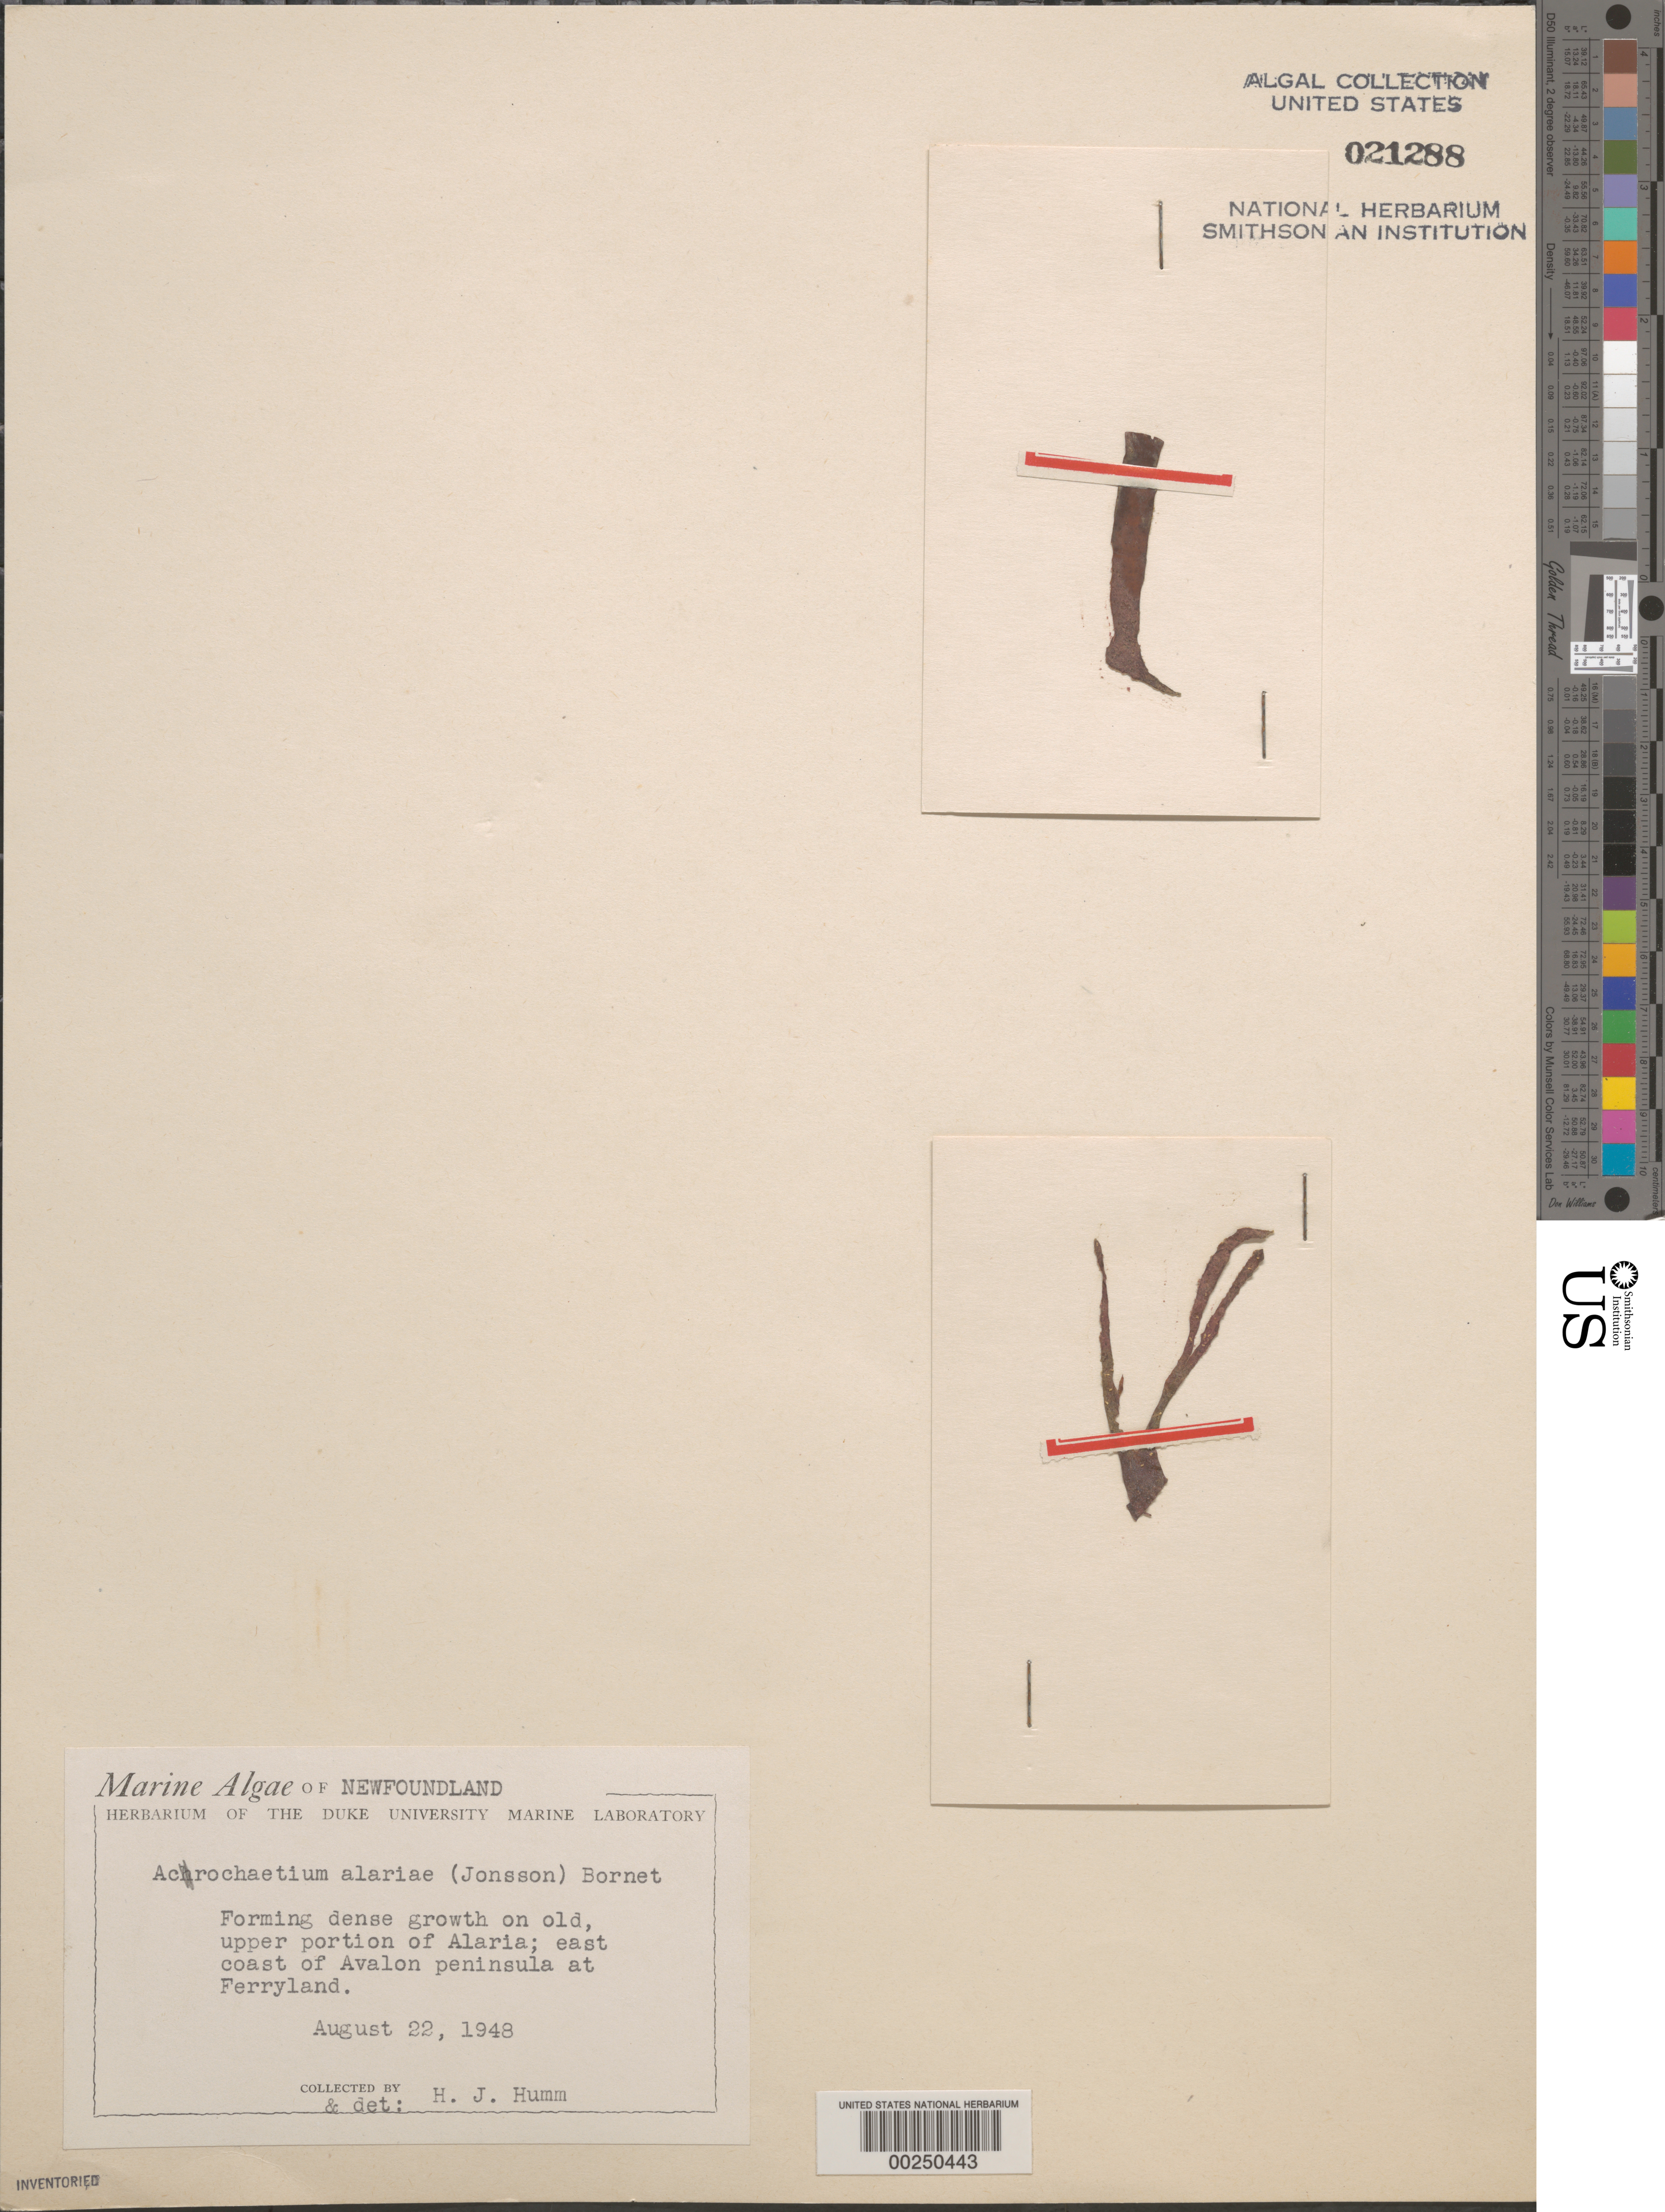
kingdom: Plantae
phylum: Rhodophyta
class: Florideophyceae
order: Acrochaetiales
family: Acrochaetiaceae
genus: Acrochaetium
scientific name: Acrochaetium alariae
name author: (Jonss.) Bornet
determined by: Humm, Harold J.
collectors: H. J. Humm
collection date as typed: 22 Aug 1948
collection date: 1948-08-22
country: Canada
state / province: Newfoundland and Labrador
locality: Ferryland, Avalon Peninsula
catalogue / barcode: US 21288